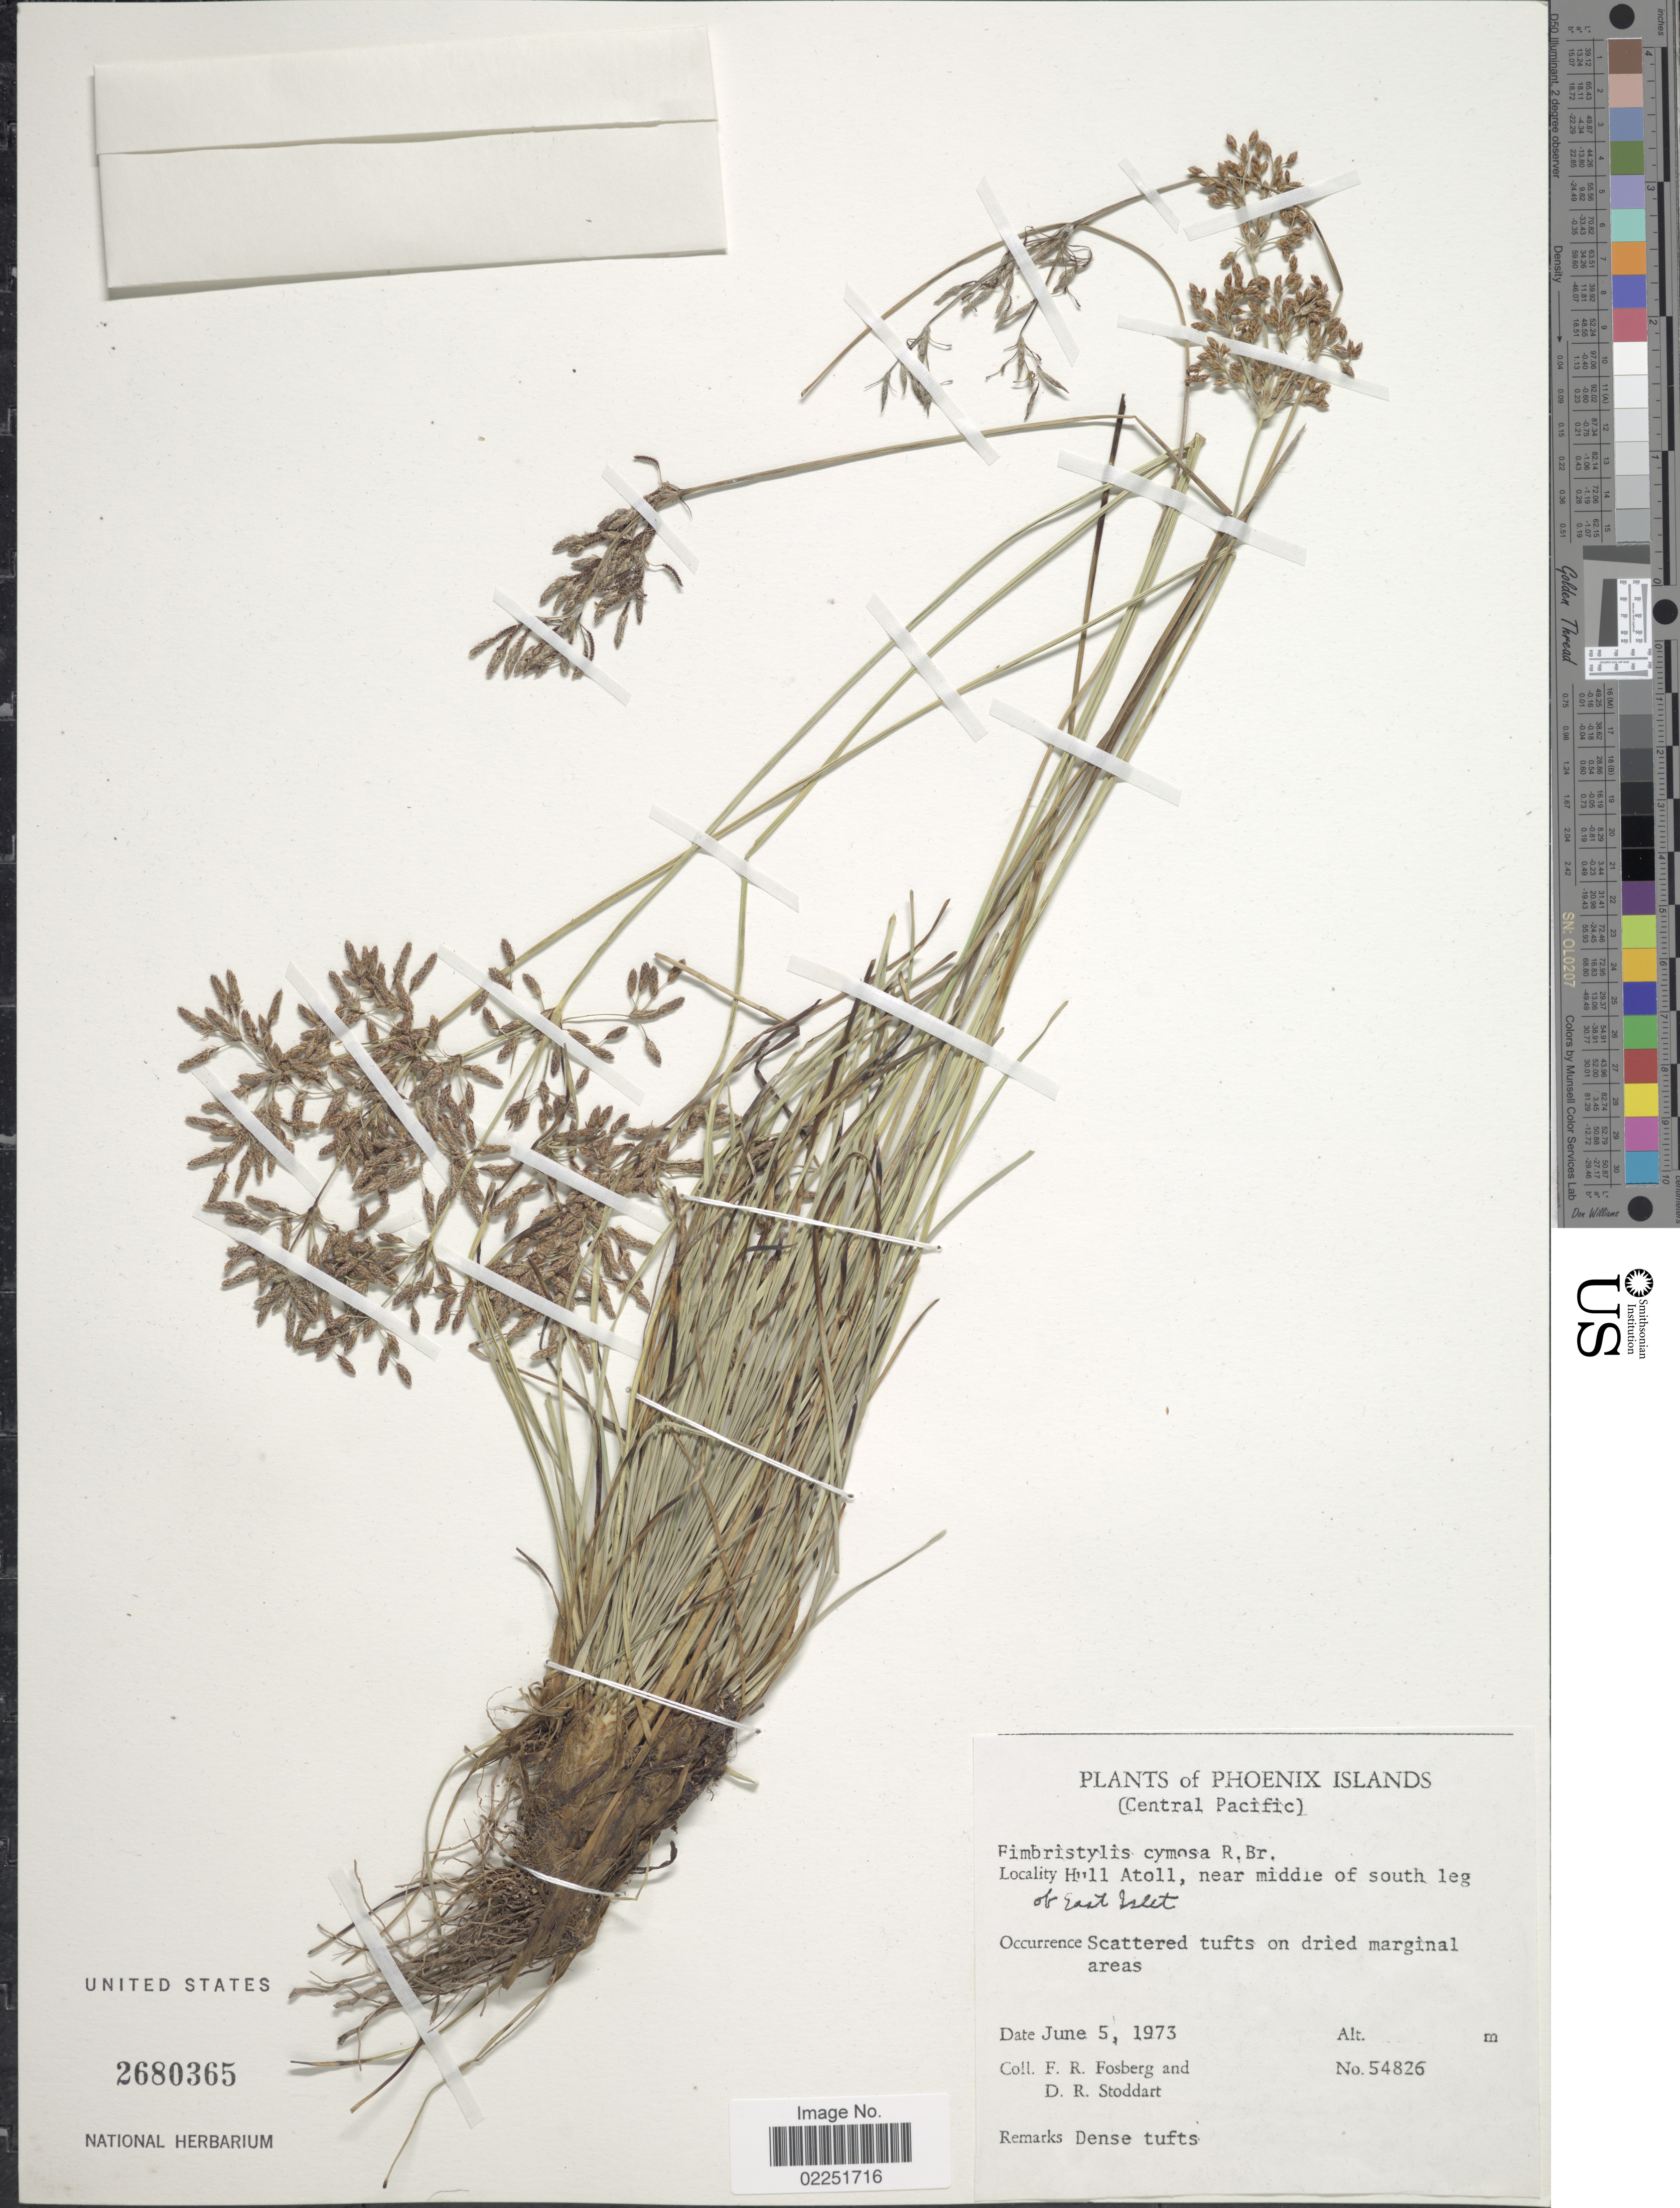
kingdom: Plantae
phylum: Tracheophyta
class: Liliopsida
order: Poales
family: Cyperaceae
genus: Fimbristylis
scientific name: Fimbristylis cymosa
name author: R. Br.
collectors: F. R. Fosberg & D. R. Stoddart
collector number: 54826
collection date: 1973-06-05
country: Kiribati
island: Orona [Hull] Atoll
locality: Phoenix Islands (Central Pacific). Hull Atoll, near middle of south leg of East Islet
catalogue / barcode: US 2680365